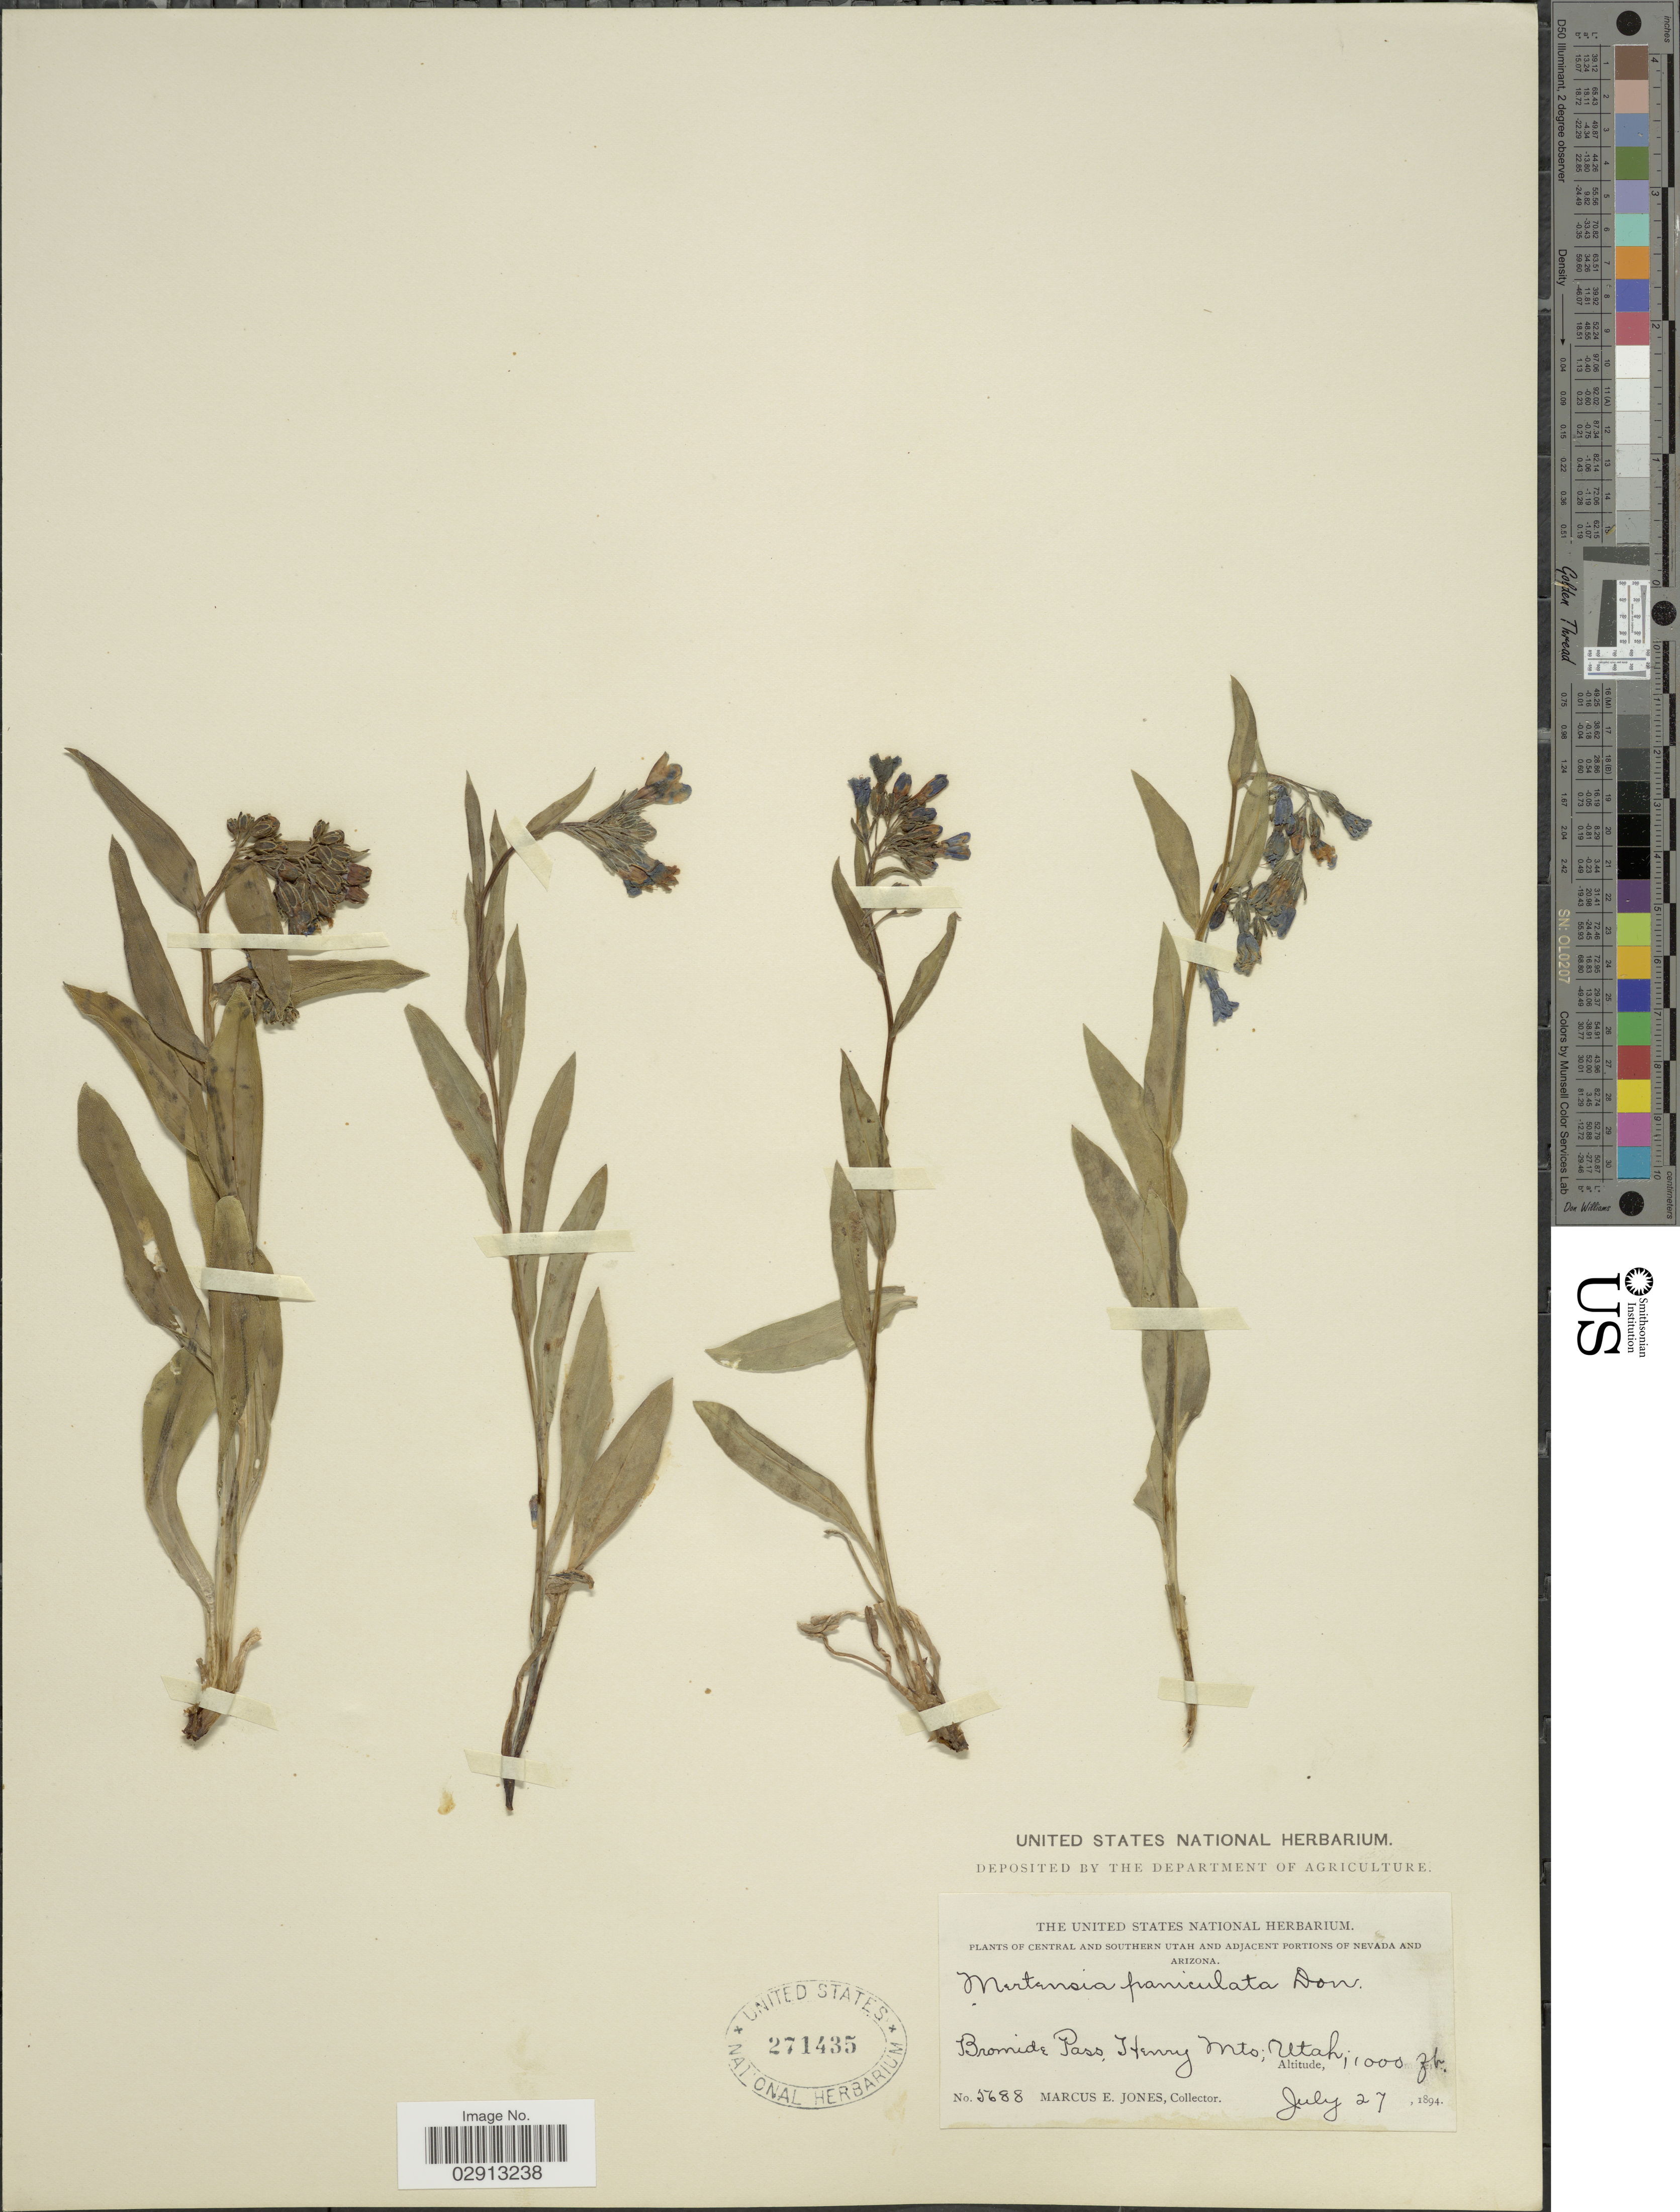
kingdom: Plantae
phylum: Tracheophyta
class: Magnoliopsida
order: Boraginales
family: Boraginaceae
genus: Mertensia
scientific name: Mertensia viridis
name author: (A. Nelson) A. Nelson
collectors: M. E. Jones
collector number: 5688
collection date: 1894-07-27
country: United States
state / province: Utah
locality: Central and Southern Utah. Bromide Pass, Henry Mts.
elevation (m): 3353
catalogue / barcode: US 271435